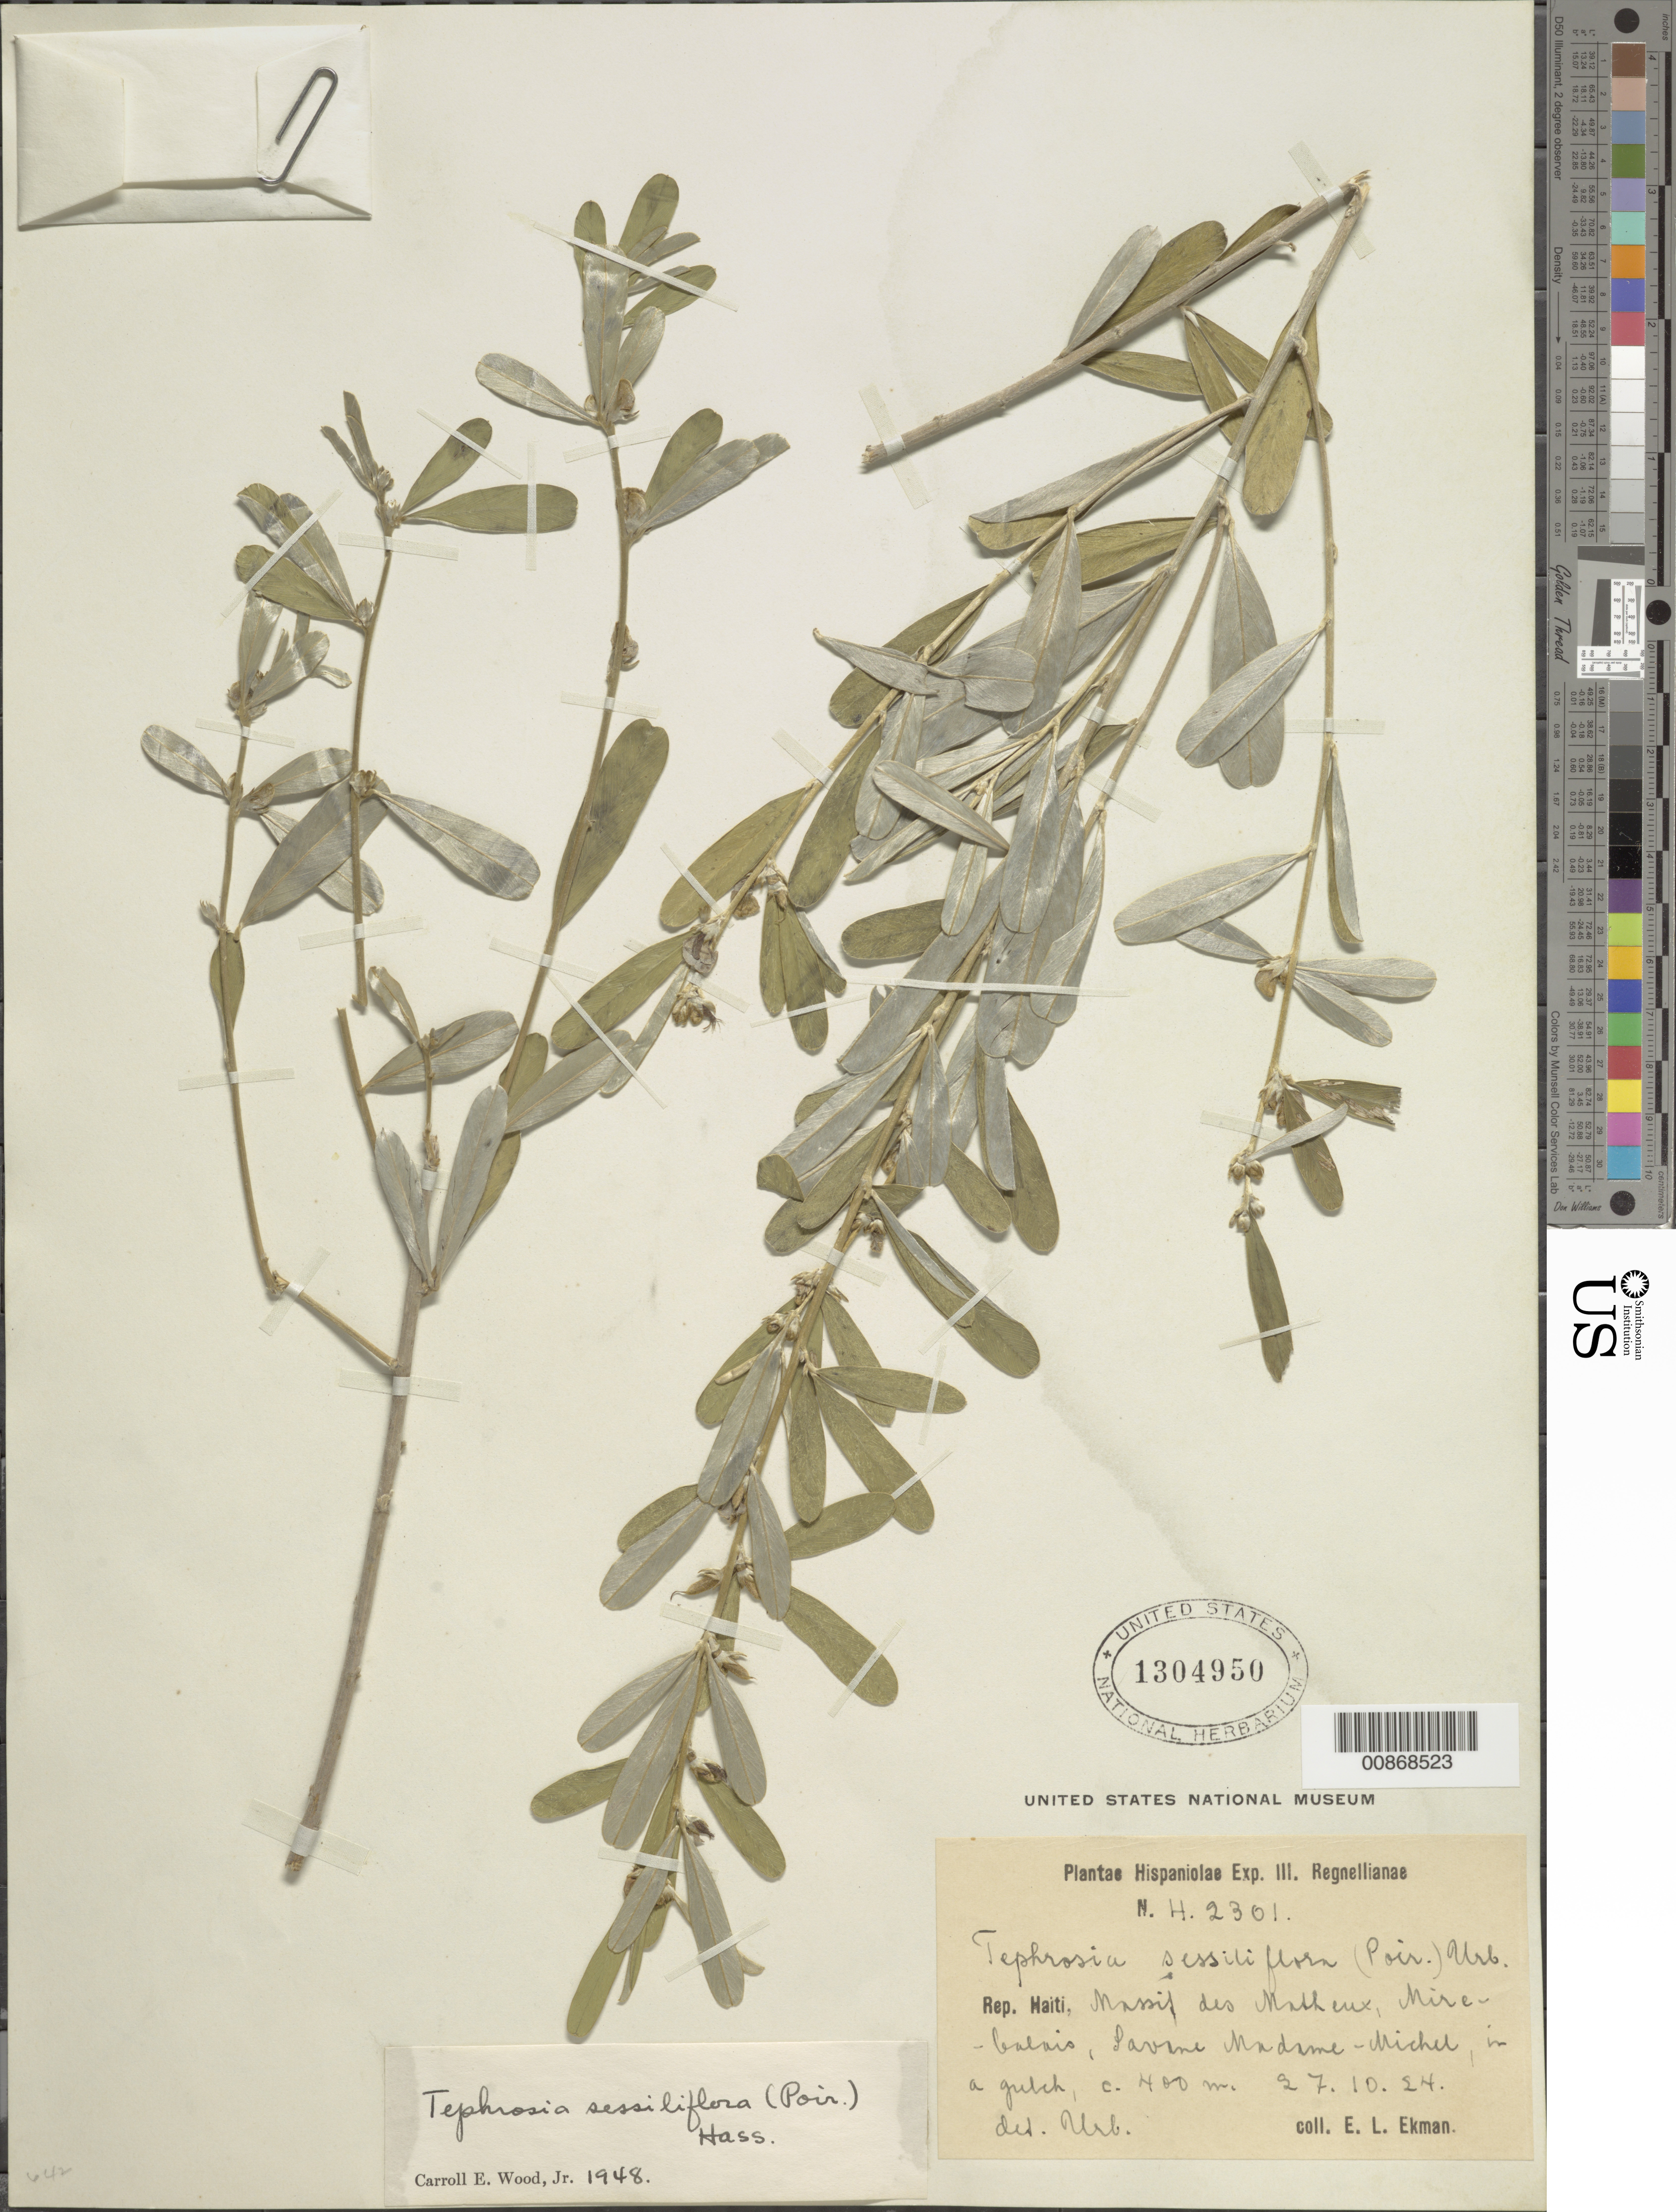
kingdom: Plantae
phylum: Tracheophyta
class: Magnoliopsida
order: Fabales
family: Fabaceae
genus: Tephrosia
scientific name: Tephrosia sessiliflora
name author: (Poir.) Hassl.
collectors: E. L. Ekman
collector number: H 2301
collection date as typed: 27 Oct 1924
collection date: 1924-10-27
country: Haiti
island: Hispaniola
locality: Massif des Matheux, Mirebalais, Savane Madame-Michel.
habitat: In a gulch.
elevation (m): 400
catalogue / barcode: US 1304950